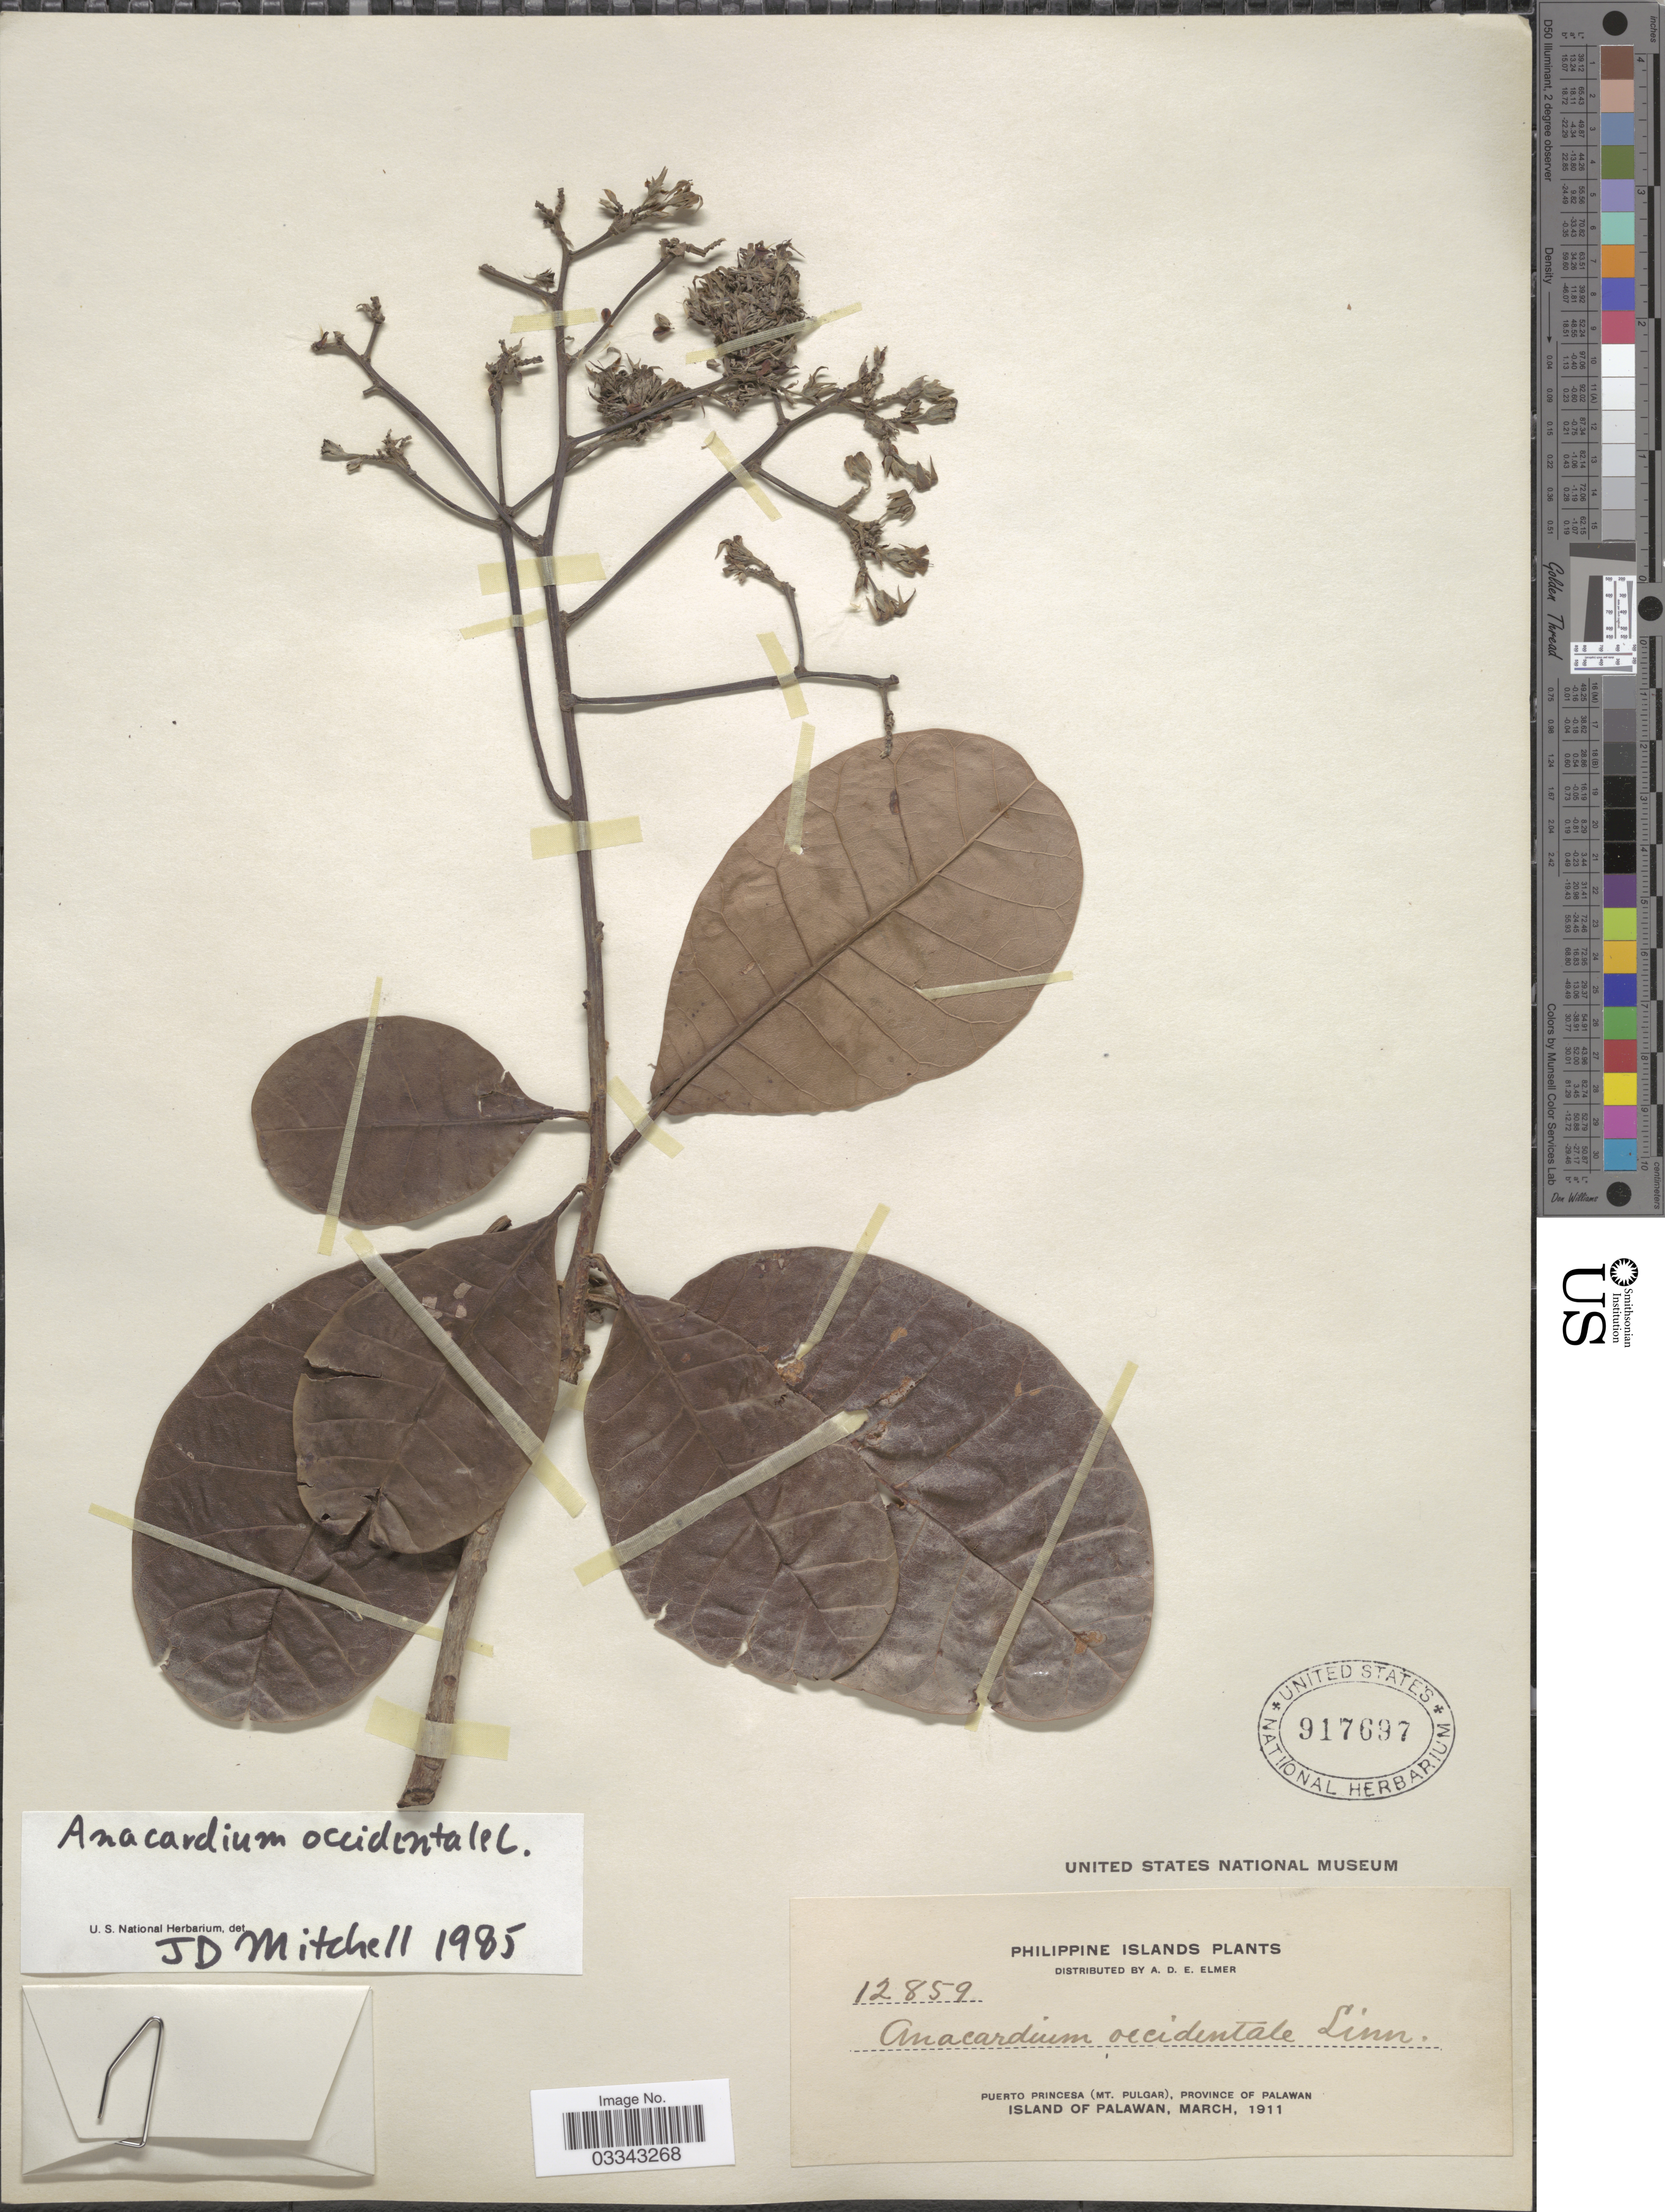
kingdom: Plantae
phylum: Tracheophyta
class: Magnoliopsida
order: Sapindales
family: Anacardiaceae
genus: Anacardium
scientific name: Anacardium occidentale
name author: L.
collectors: A. D. E. Elmer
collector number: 12859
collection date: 1911-03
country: Philippines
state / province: Mimaropa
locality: Philippine Islands. Puerto Princesa (Mt. Pulgar), province of Palawan. Island of Palawan.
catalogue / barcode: US 917697